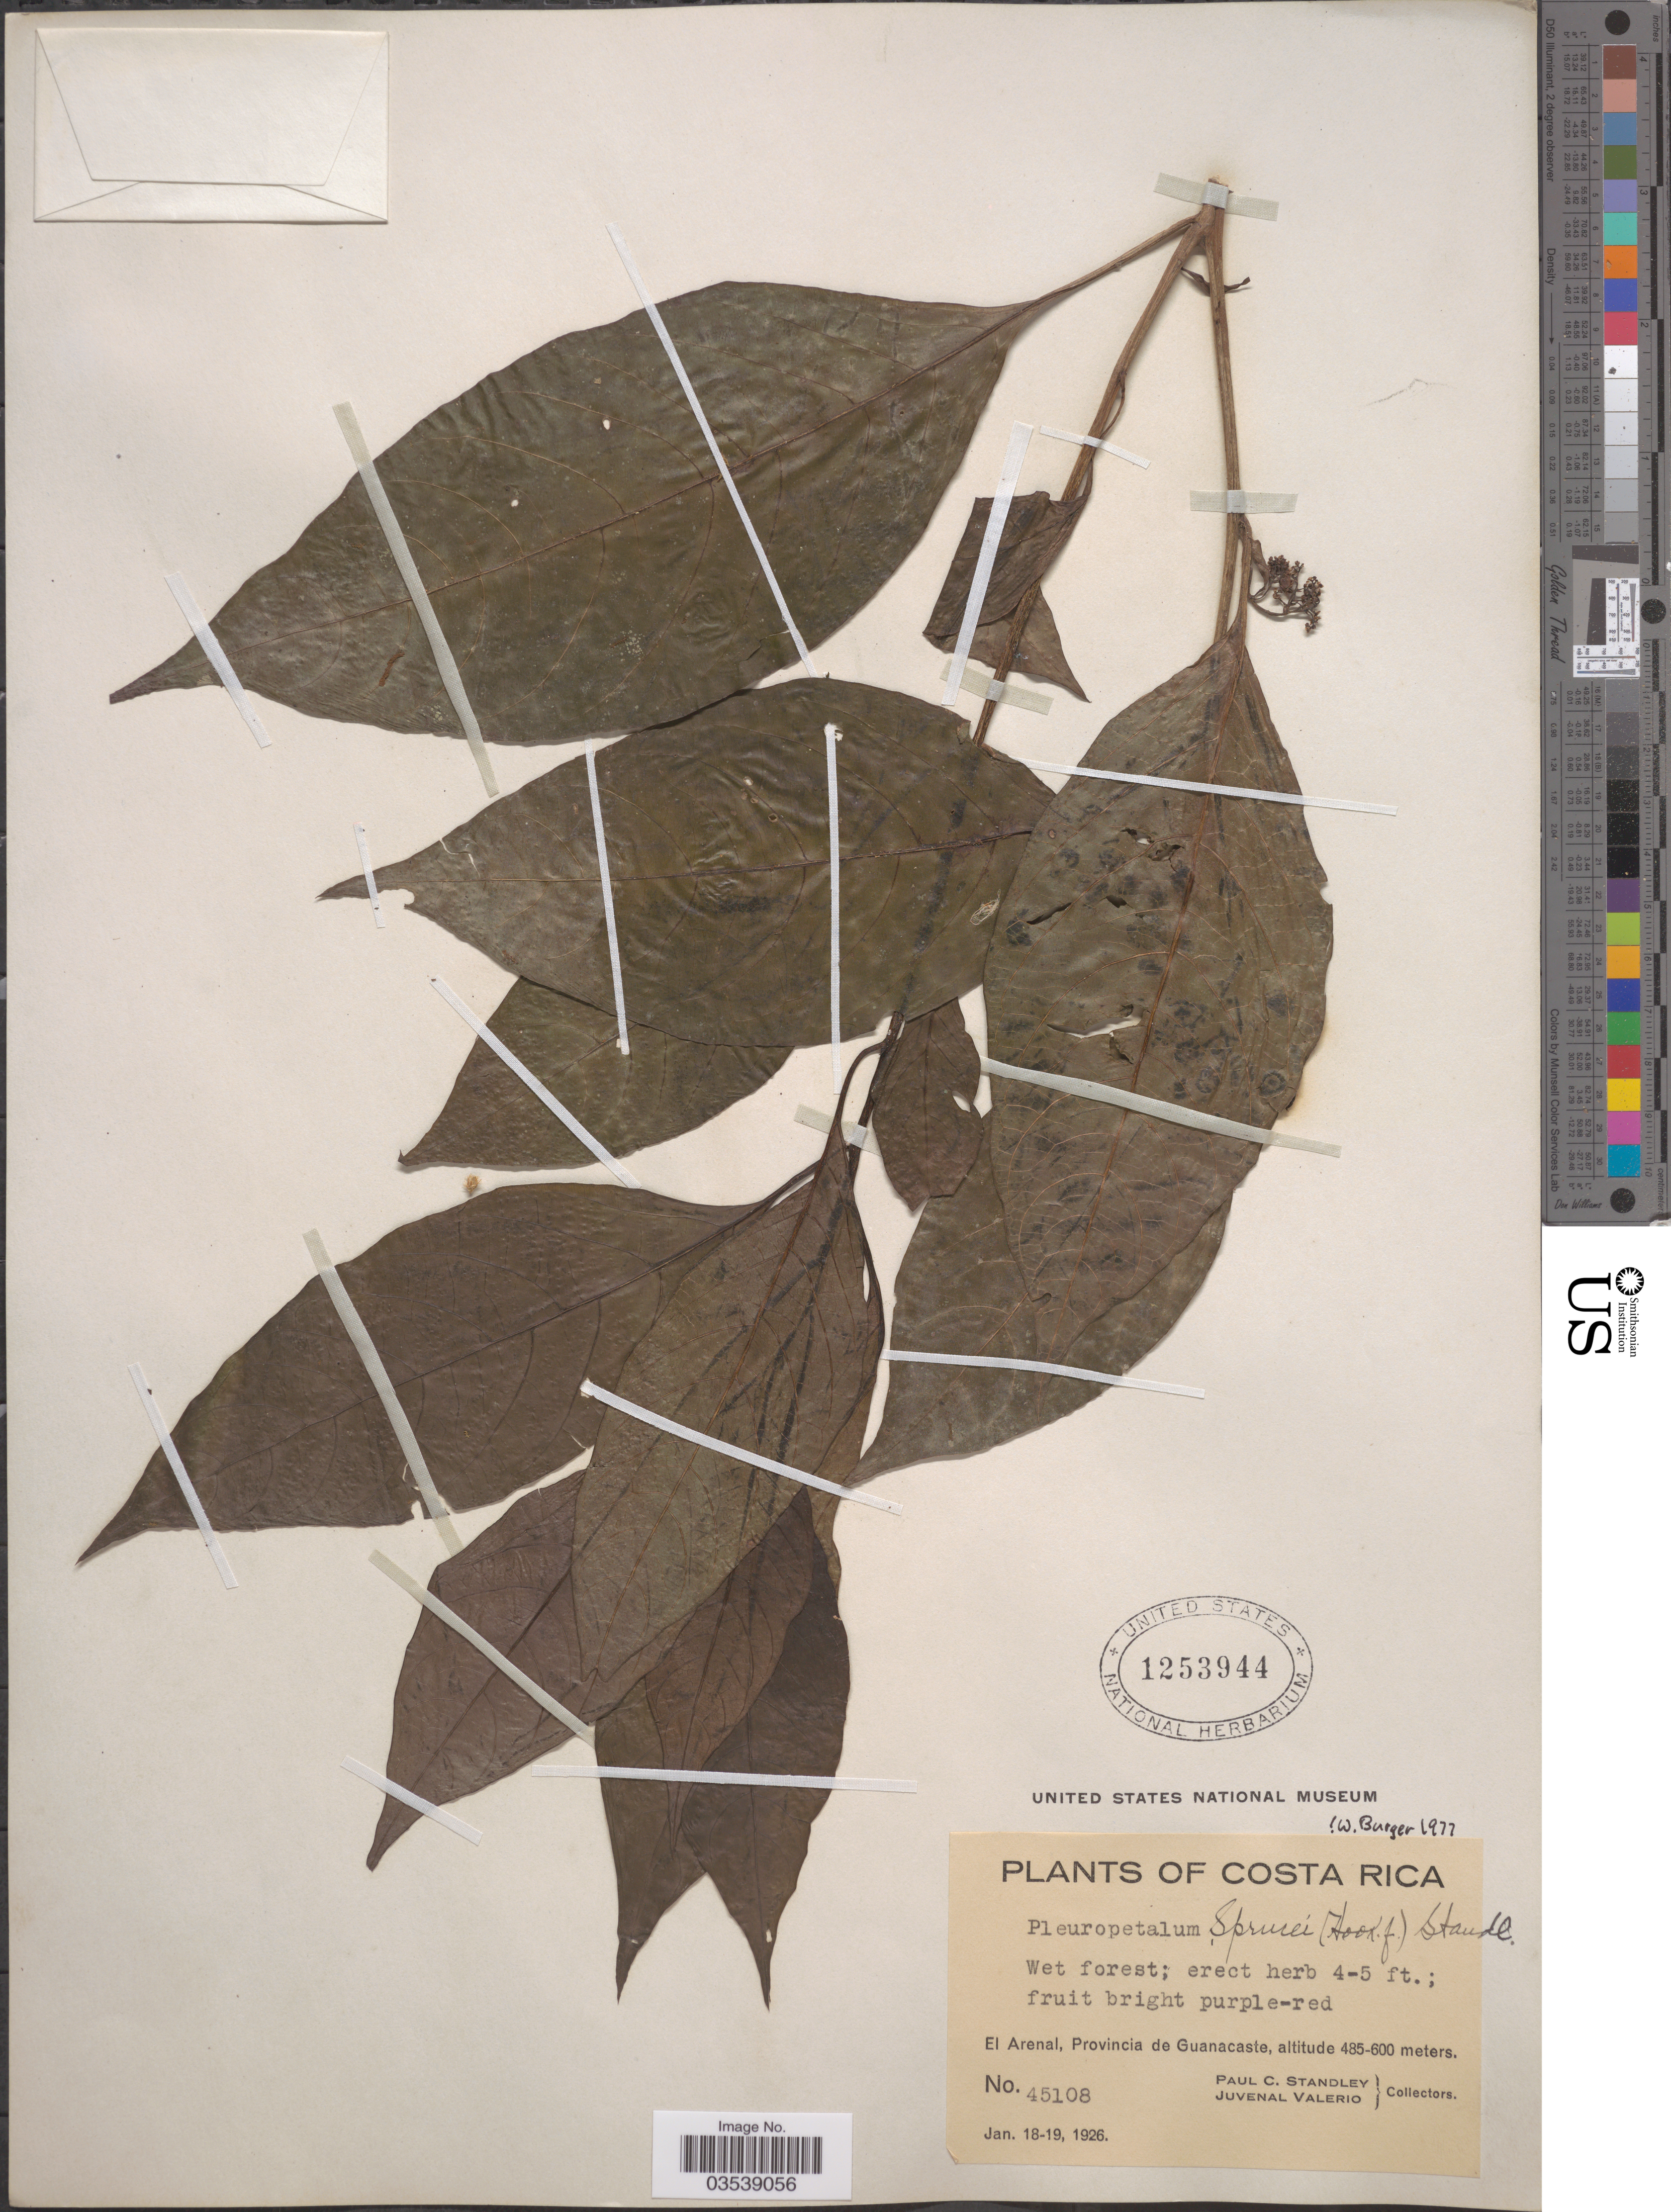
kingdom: Plantae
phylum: Tracheophyta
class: Magnoliopsida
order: Caryophyllales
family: Amaranthaceae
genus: Pleuropetalum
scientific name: Pleuropetalum sprucei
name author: (Hook. f.) Standl.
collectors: P. C. Standley & J. Valerio R.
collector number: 45108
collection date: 1926-01-18/1926-01-19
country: Costa Rica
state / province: Guanacaste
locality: El Arenal.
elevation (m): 485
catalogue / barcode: US 1253944